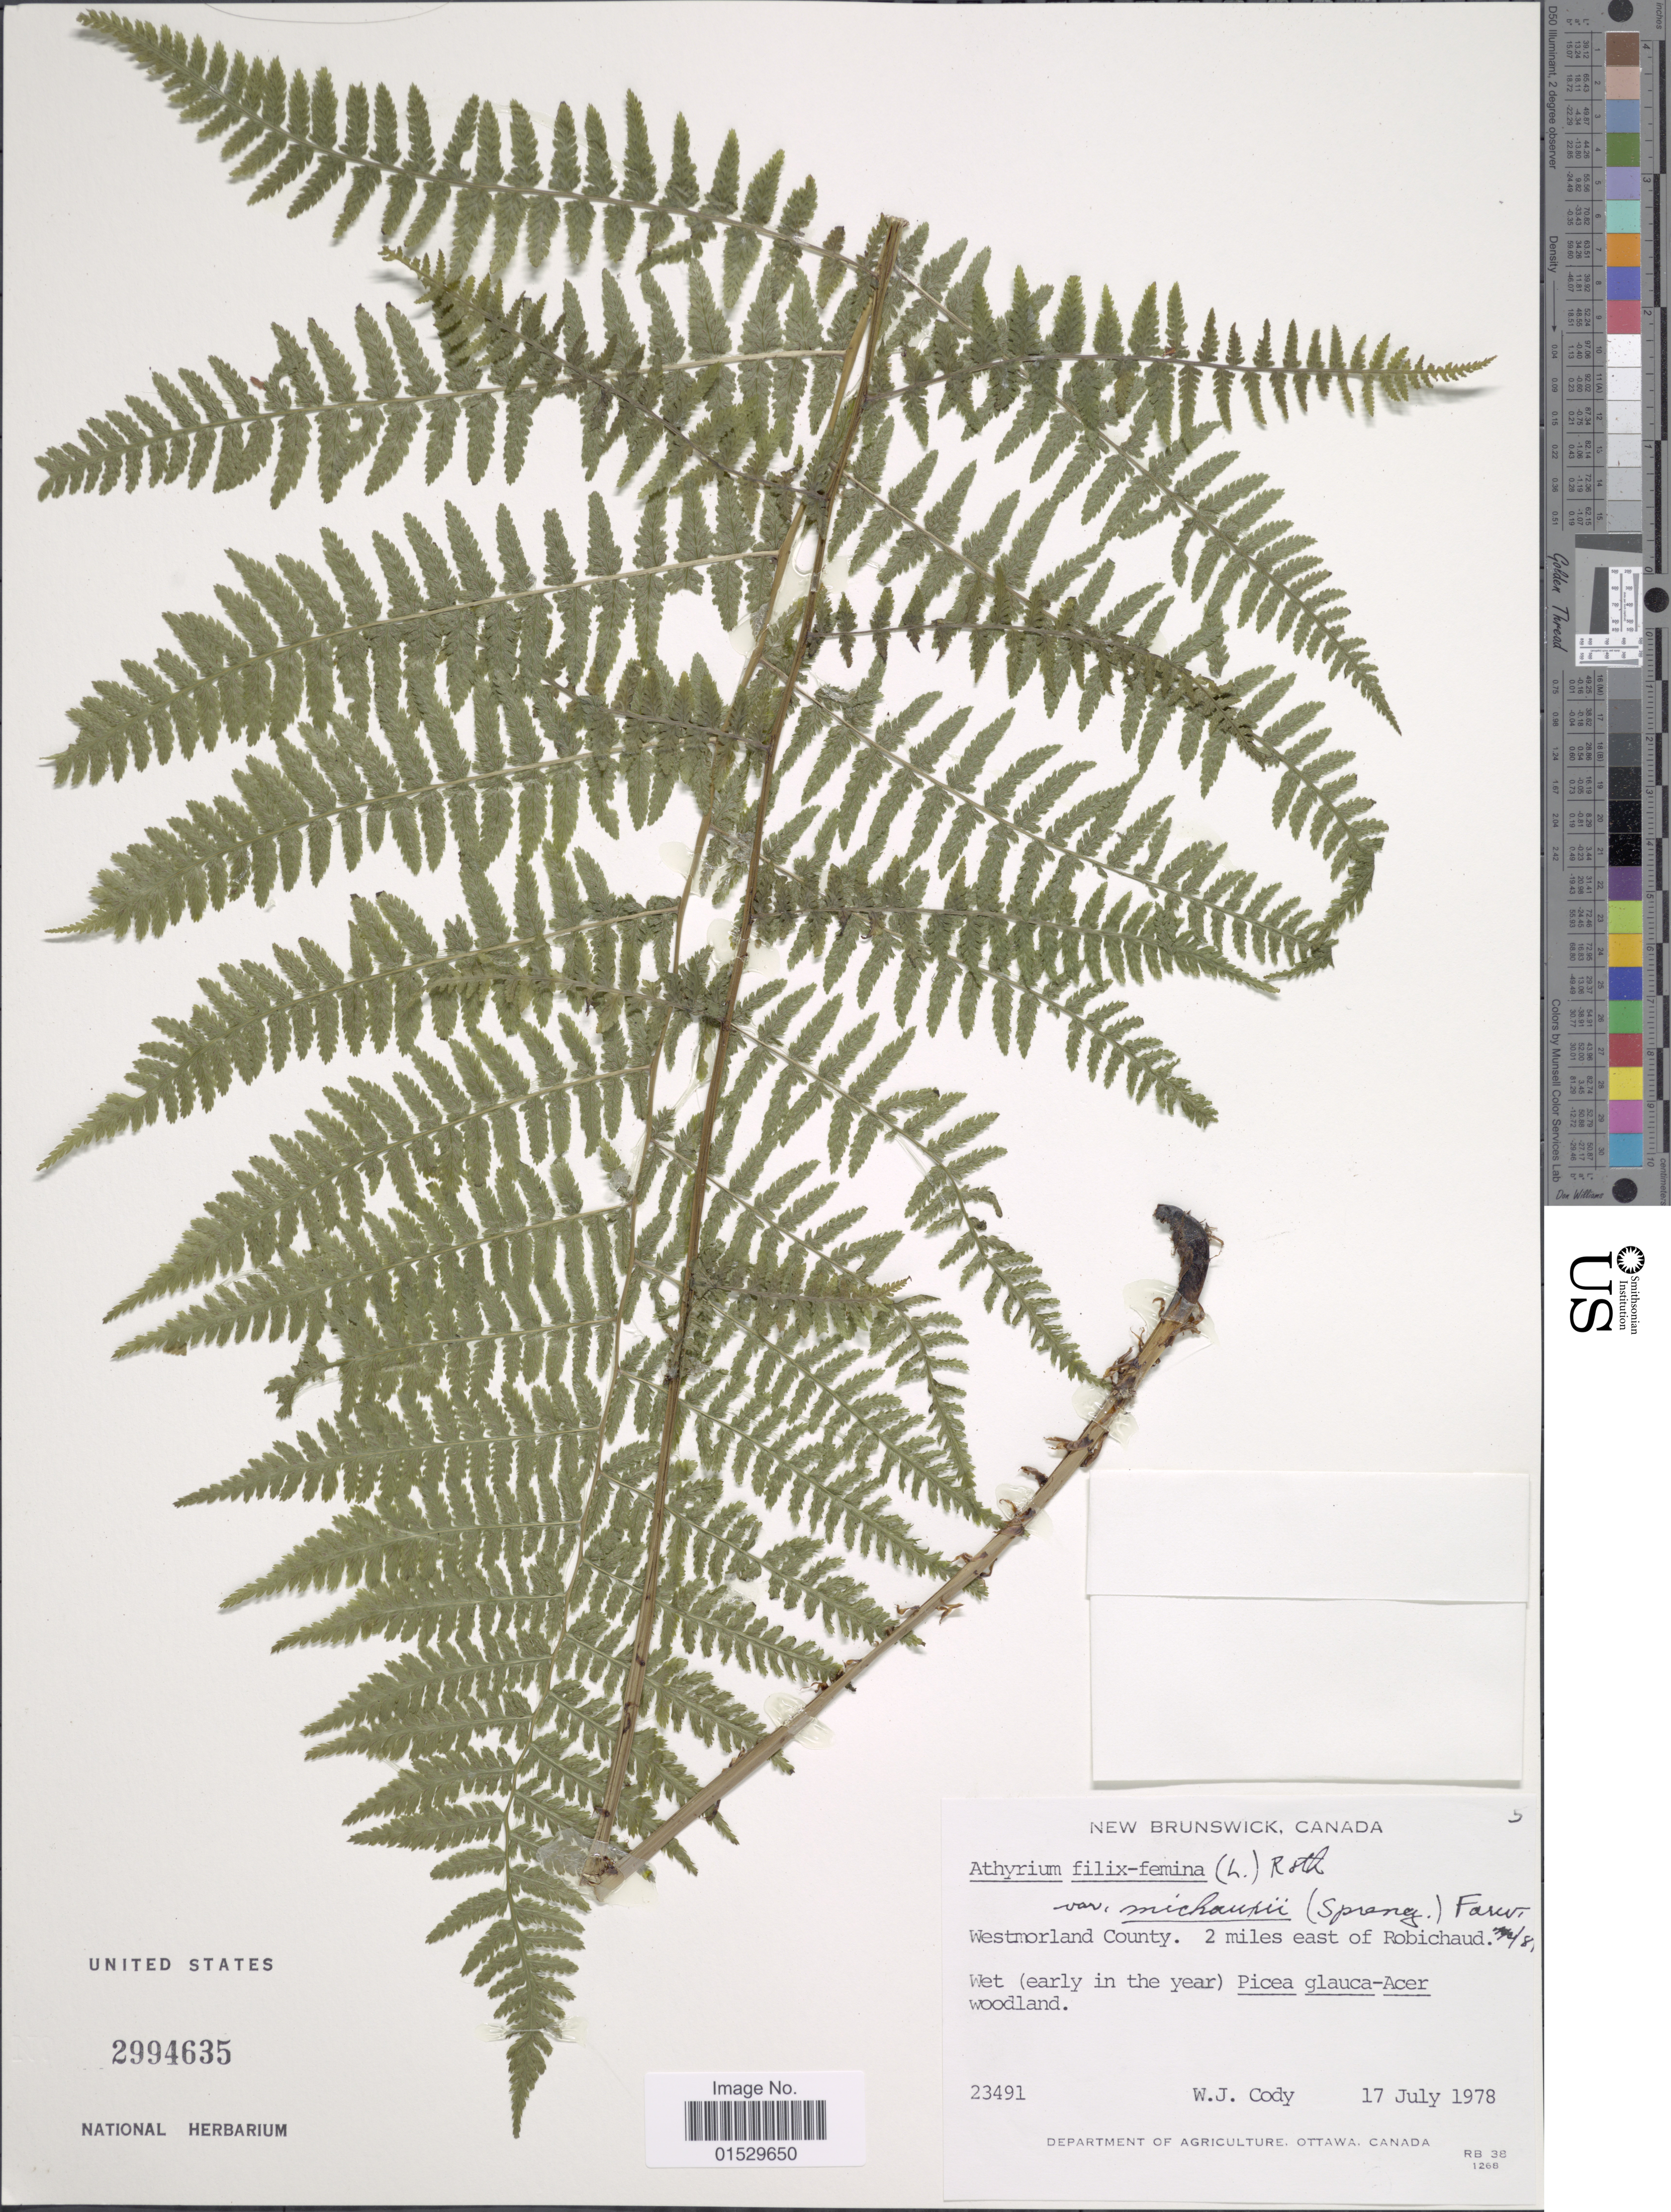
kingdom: Plantae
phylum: Tracheophyta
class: Polypodiopsida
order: Polypodiales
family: Athyriaceae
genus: Athyrium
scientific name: Athyrium filix-femina subsp. angustatum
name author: (Willd.) R.T. Clausen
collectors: W. Cody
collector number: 23491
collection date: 1978-07-17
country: Canada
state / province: New Brunswick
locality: Westmorland County, 2 miles east of Robichaud, wet (early in the year)Picea glauca-Acer woodland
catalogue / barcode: US 2994635